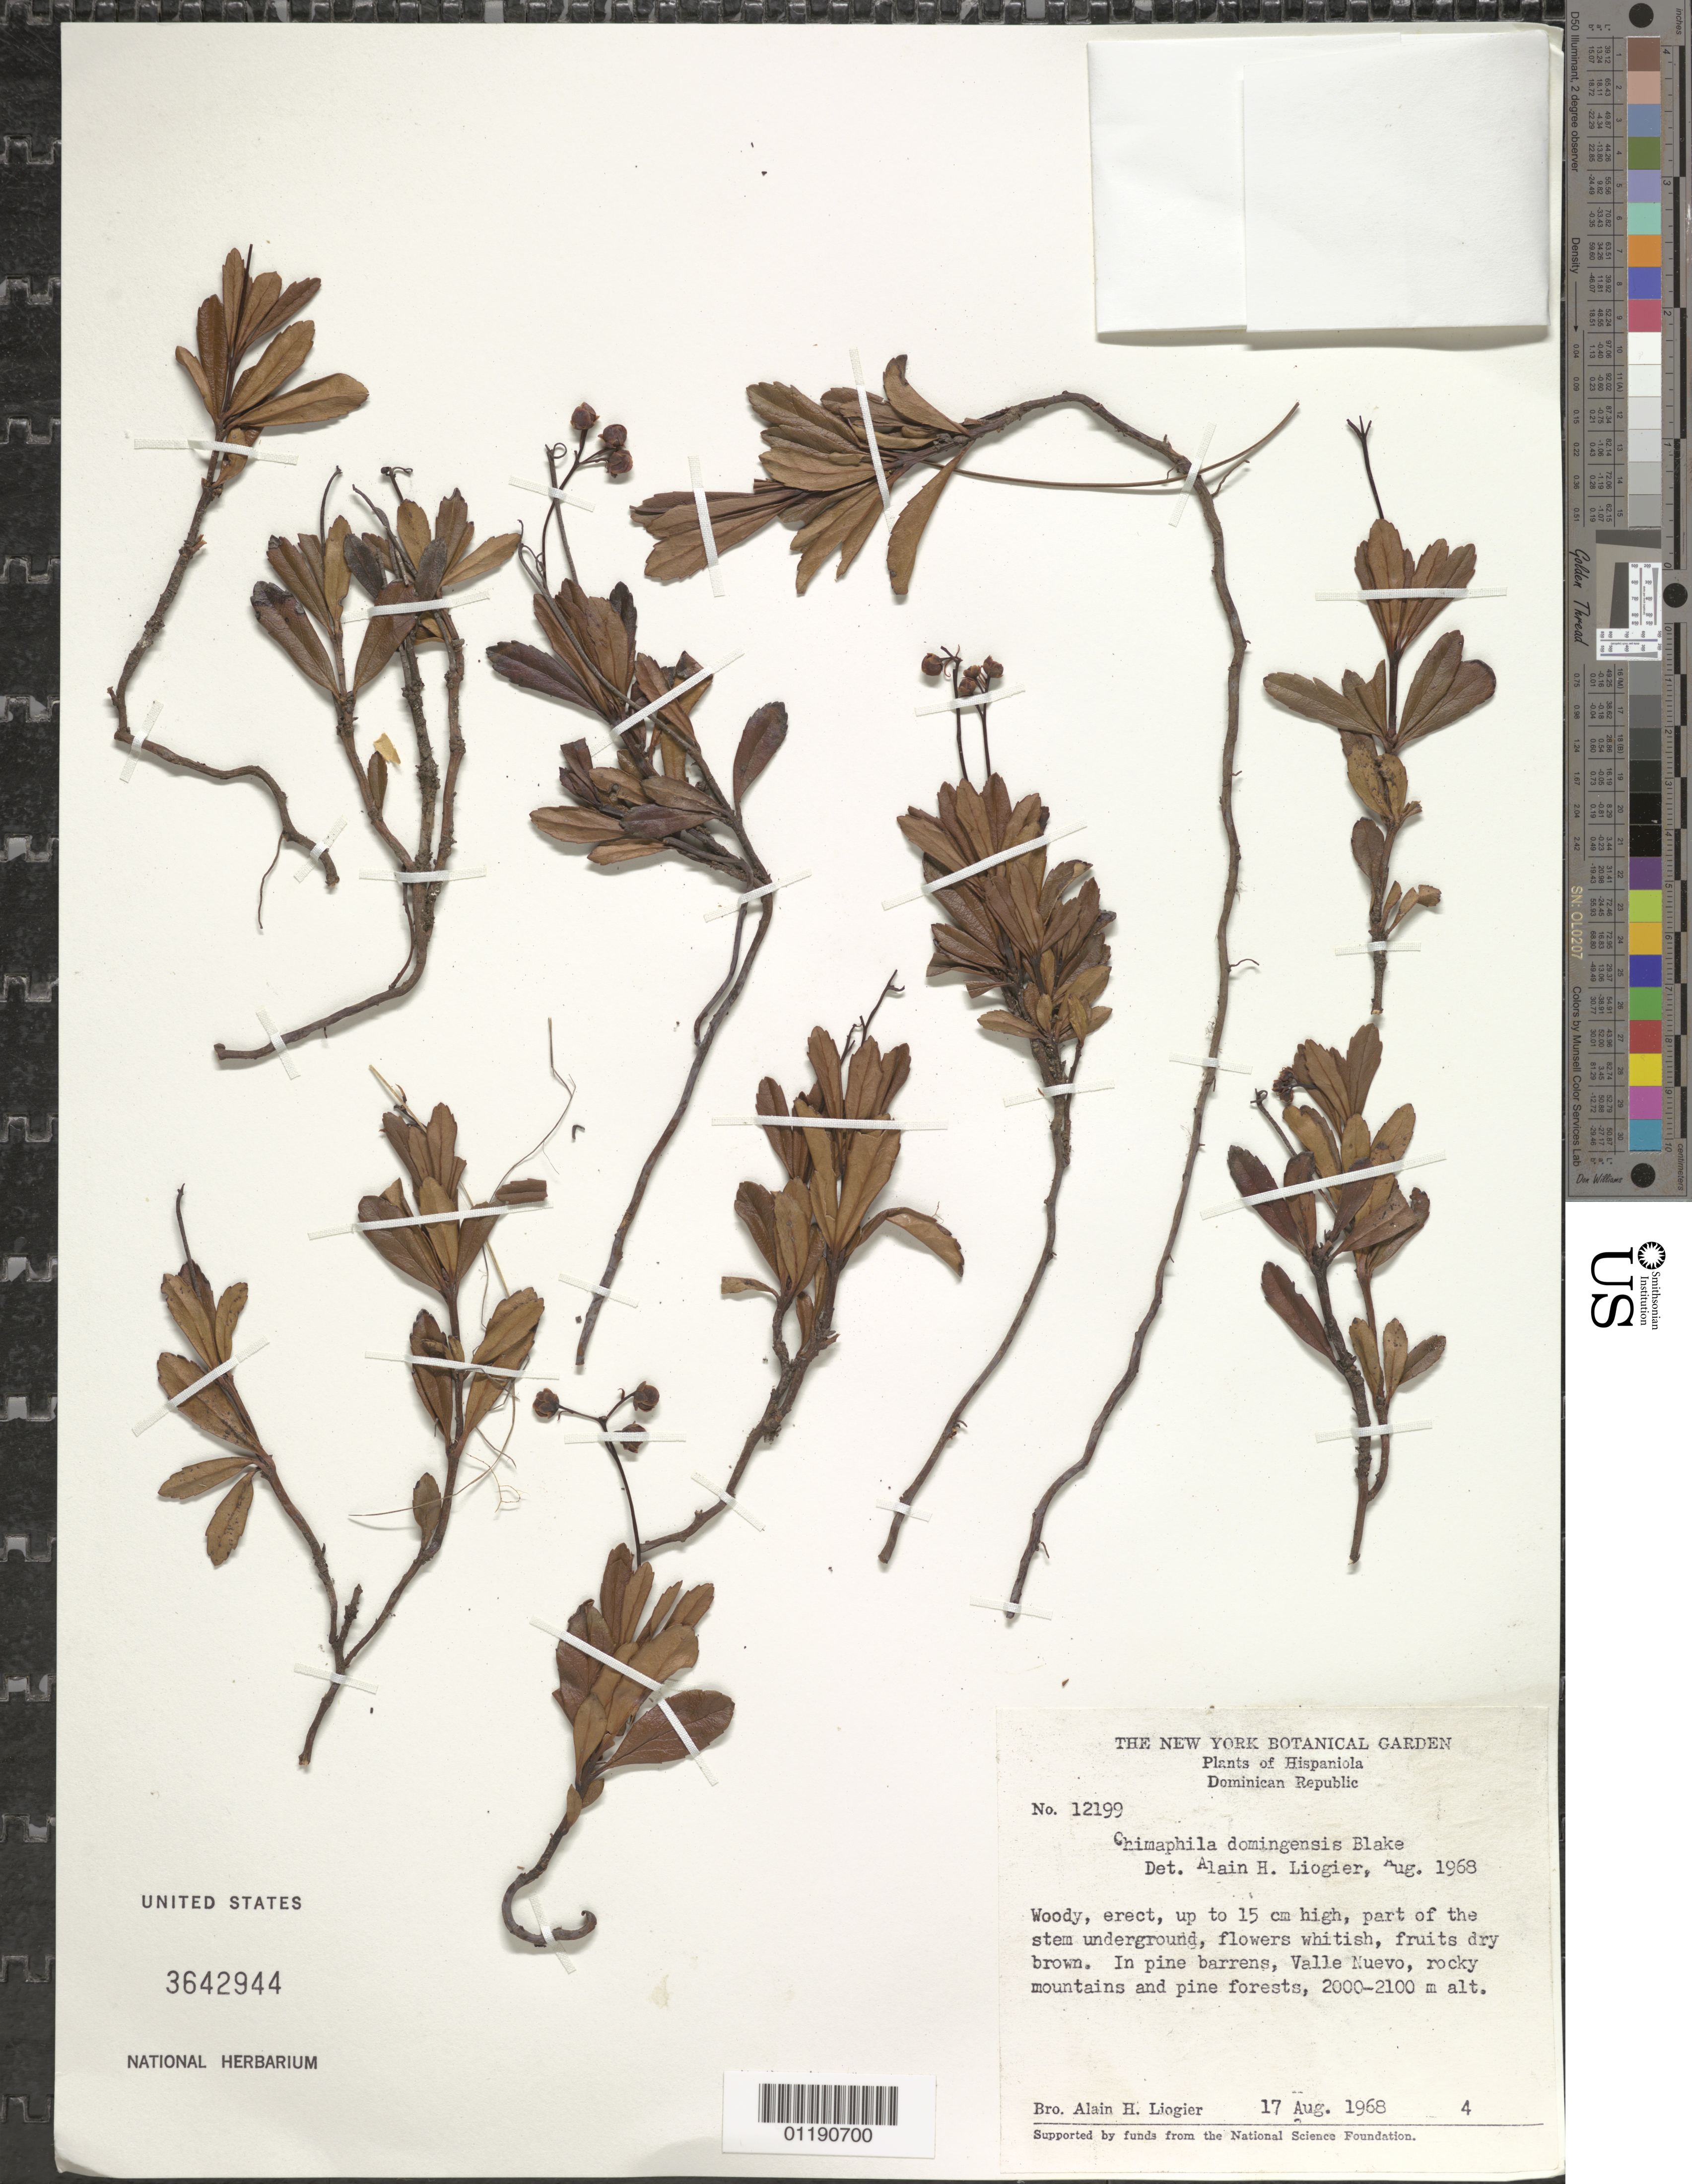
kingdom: Plantae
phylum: Tracheophyta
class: Magnoliopsida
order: Ericales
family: Ericaceae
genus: Chimaphila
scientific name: Chimaphila domingensis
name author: S.F. Blake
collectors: A. H. Liogier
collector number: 12199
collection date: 1968-08-17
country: Dominican Republic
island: Hispaniola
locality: Valle Nuevo.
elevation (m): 2000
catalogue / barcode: US 3642944